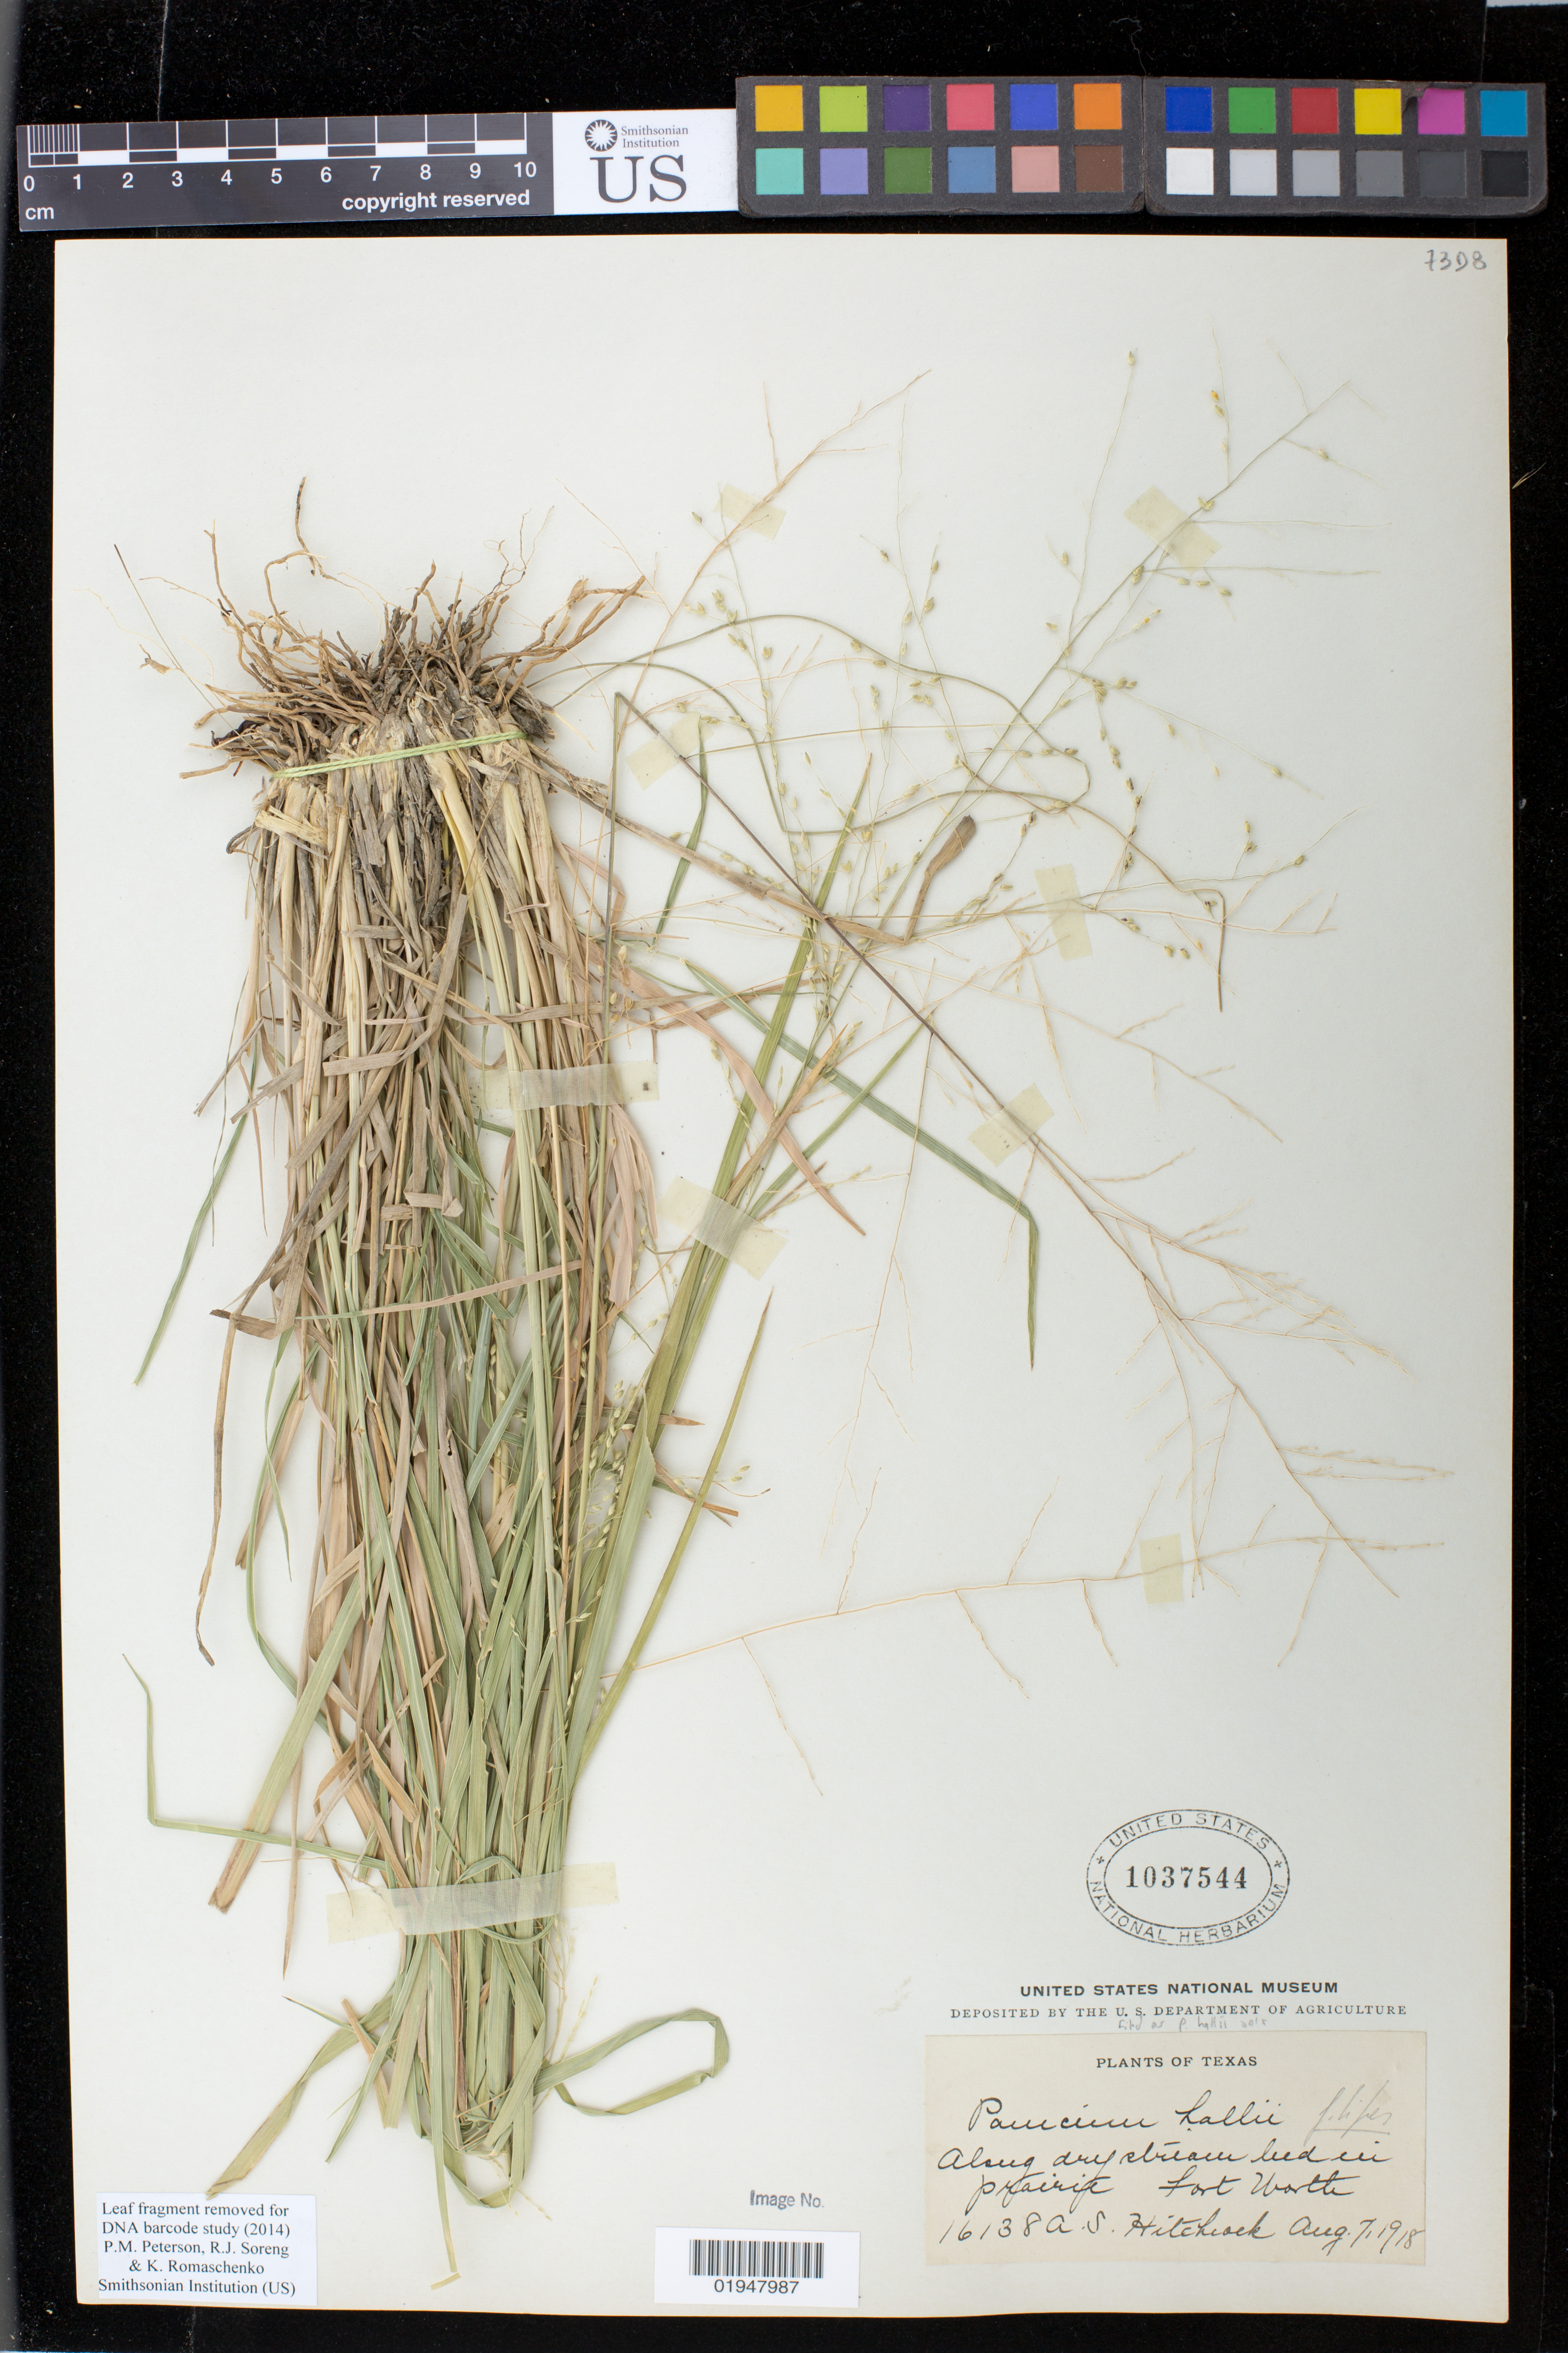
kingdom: Plantae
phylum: Tracheophyta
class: Liliopsida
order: Poales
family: Poaceae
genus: Panicum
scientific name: Panicum hallii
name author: Vasey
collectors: A. S. Hitchcock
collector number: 16138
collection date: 1918-08-07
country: United States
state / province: Texas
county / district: Tarrant County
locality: Fort Worth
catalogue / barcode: US 1037544